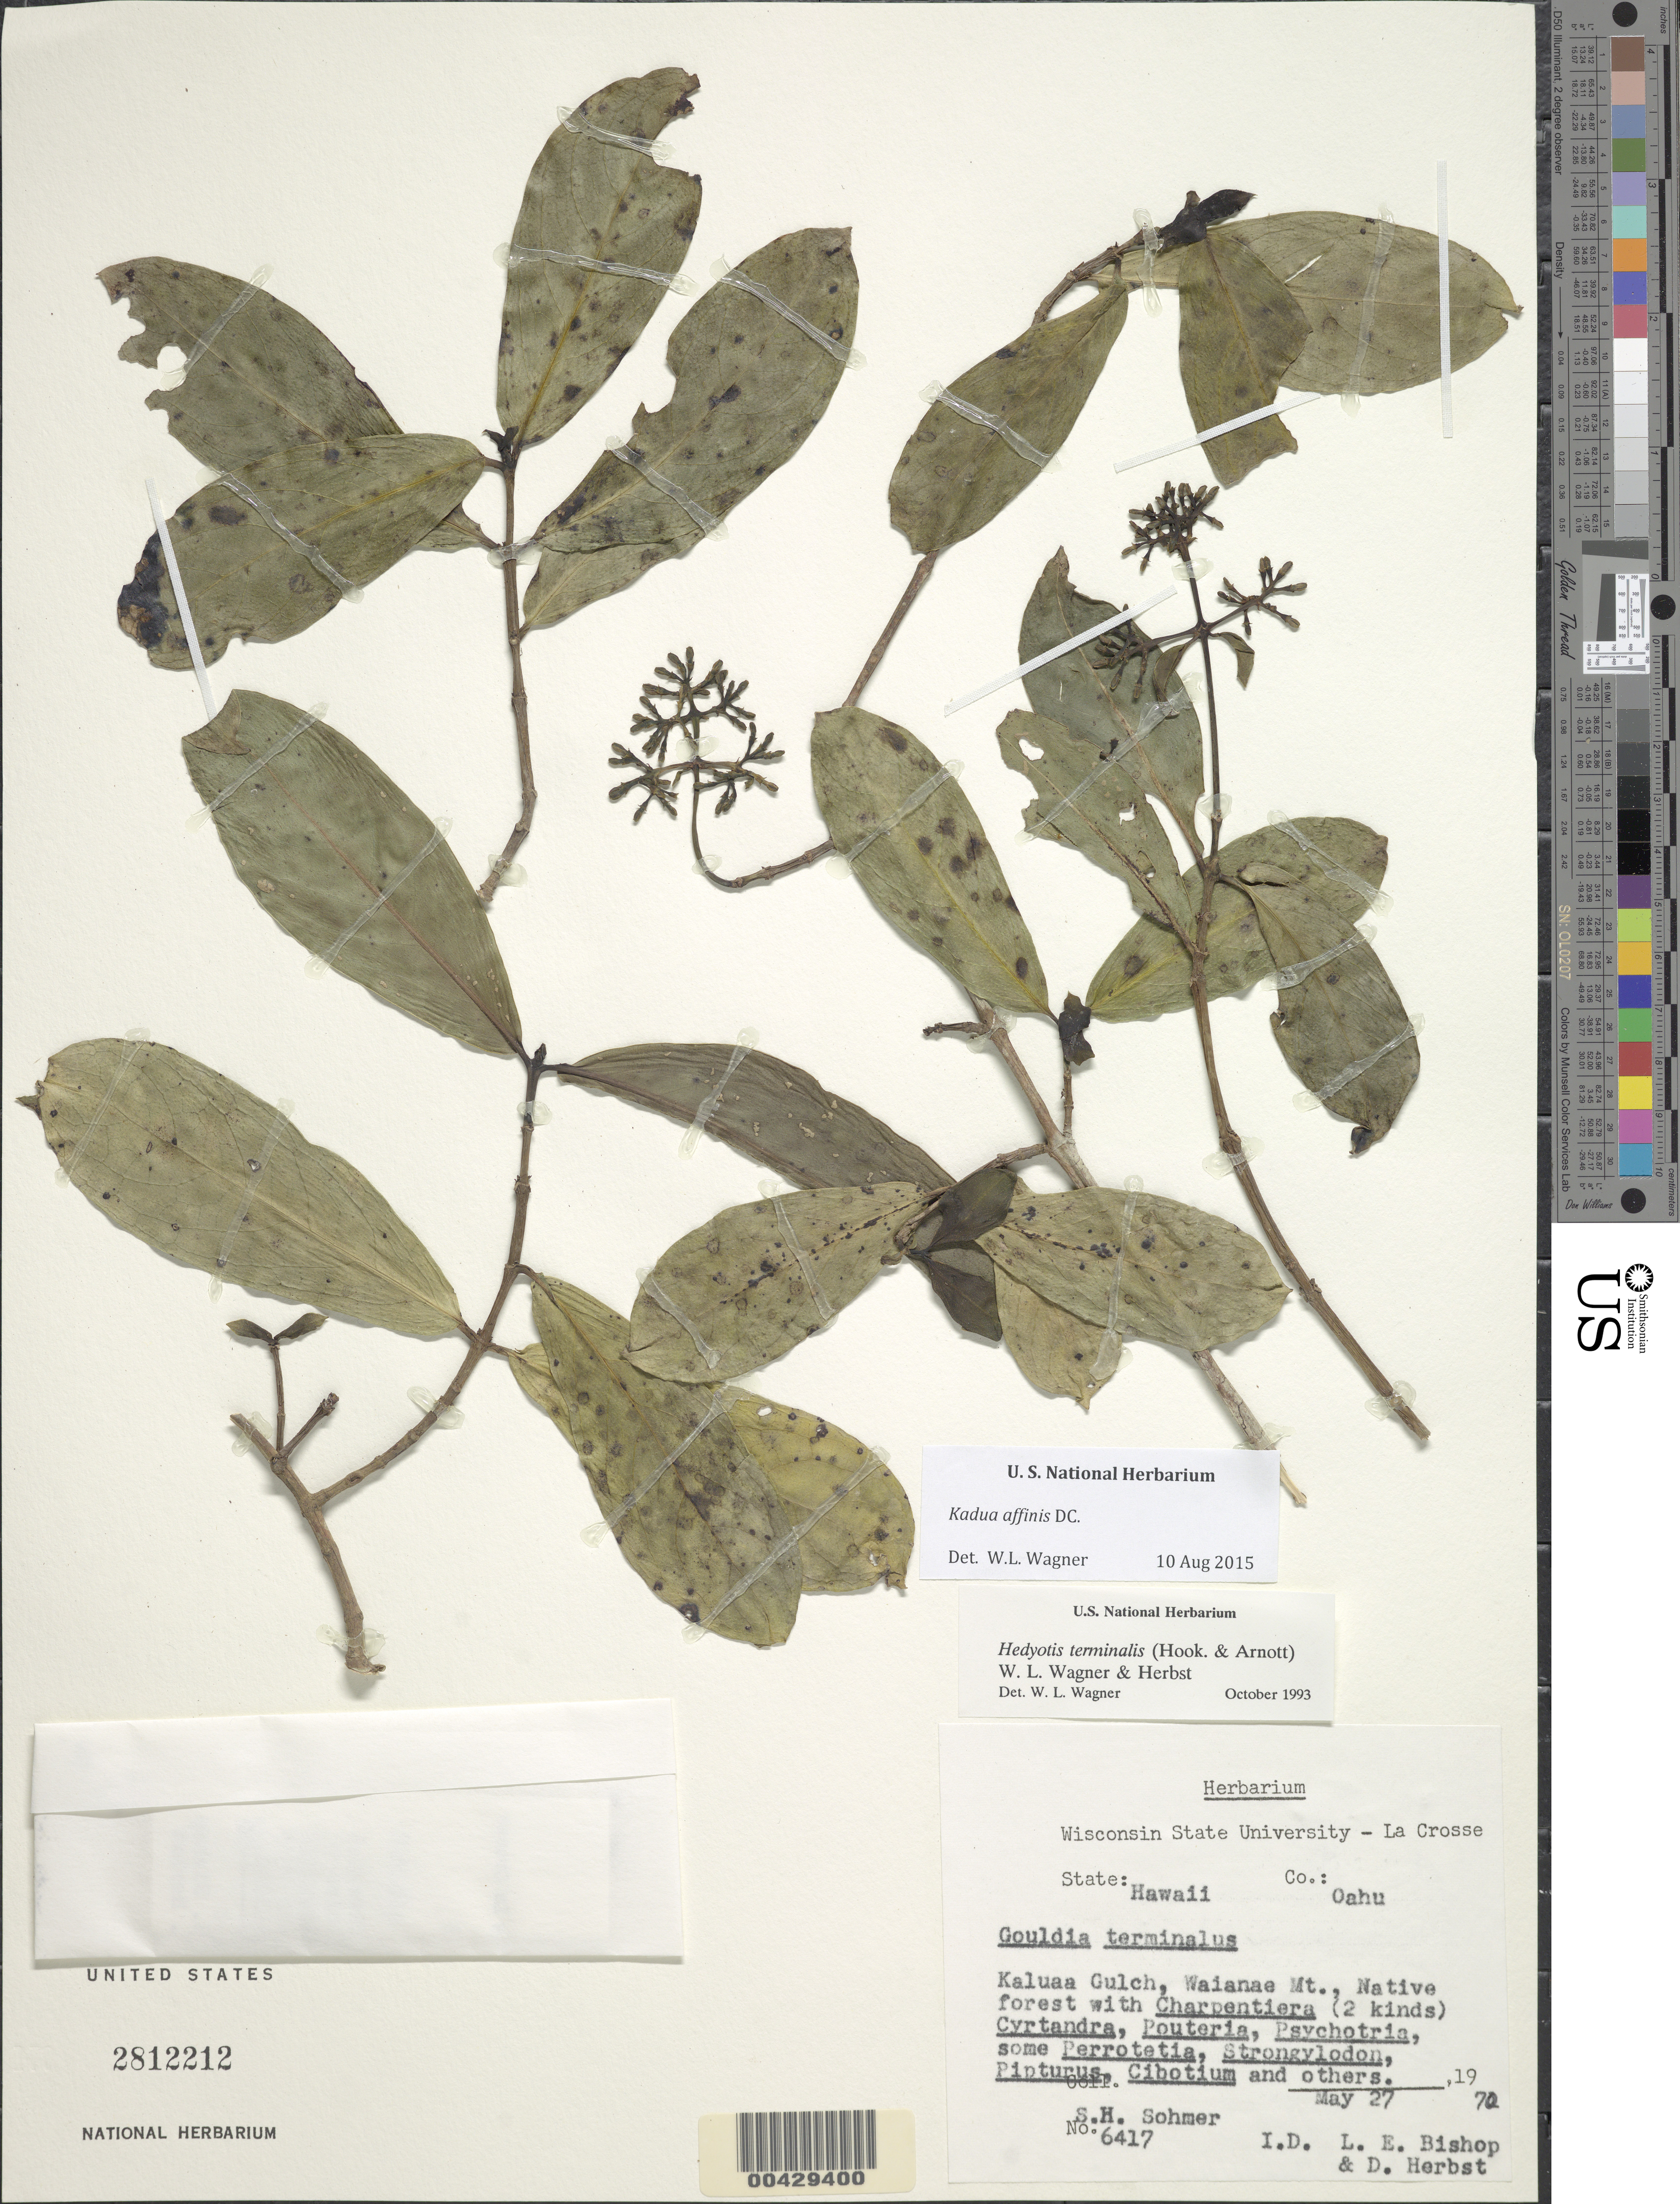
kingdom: Plantae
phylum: Tracheophyta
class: Magnoliopsida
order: Gentianales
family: Rubiaceae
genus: Kadua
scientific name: Kadua affinis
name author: DC.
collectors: S. H. Sohmer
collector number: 6417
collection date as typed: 27 May 1970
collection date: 1970-05-27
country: United States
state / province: Hawaii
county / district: Honolulu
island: Oahu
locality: Kaluaa Gulch, Waianae Mt.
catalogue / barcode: US 2812212